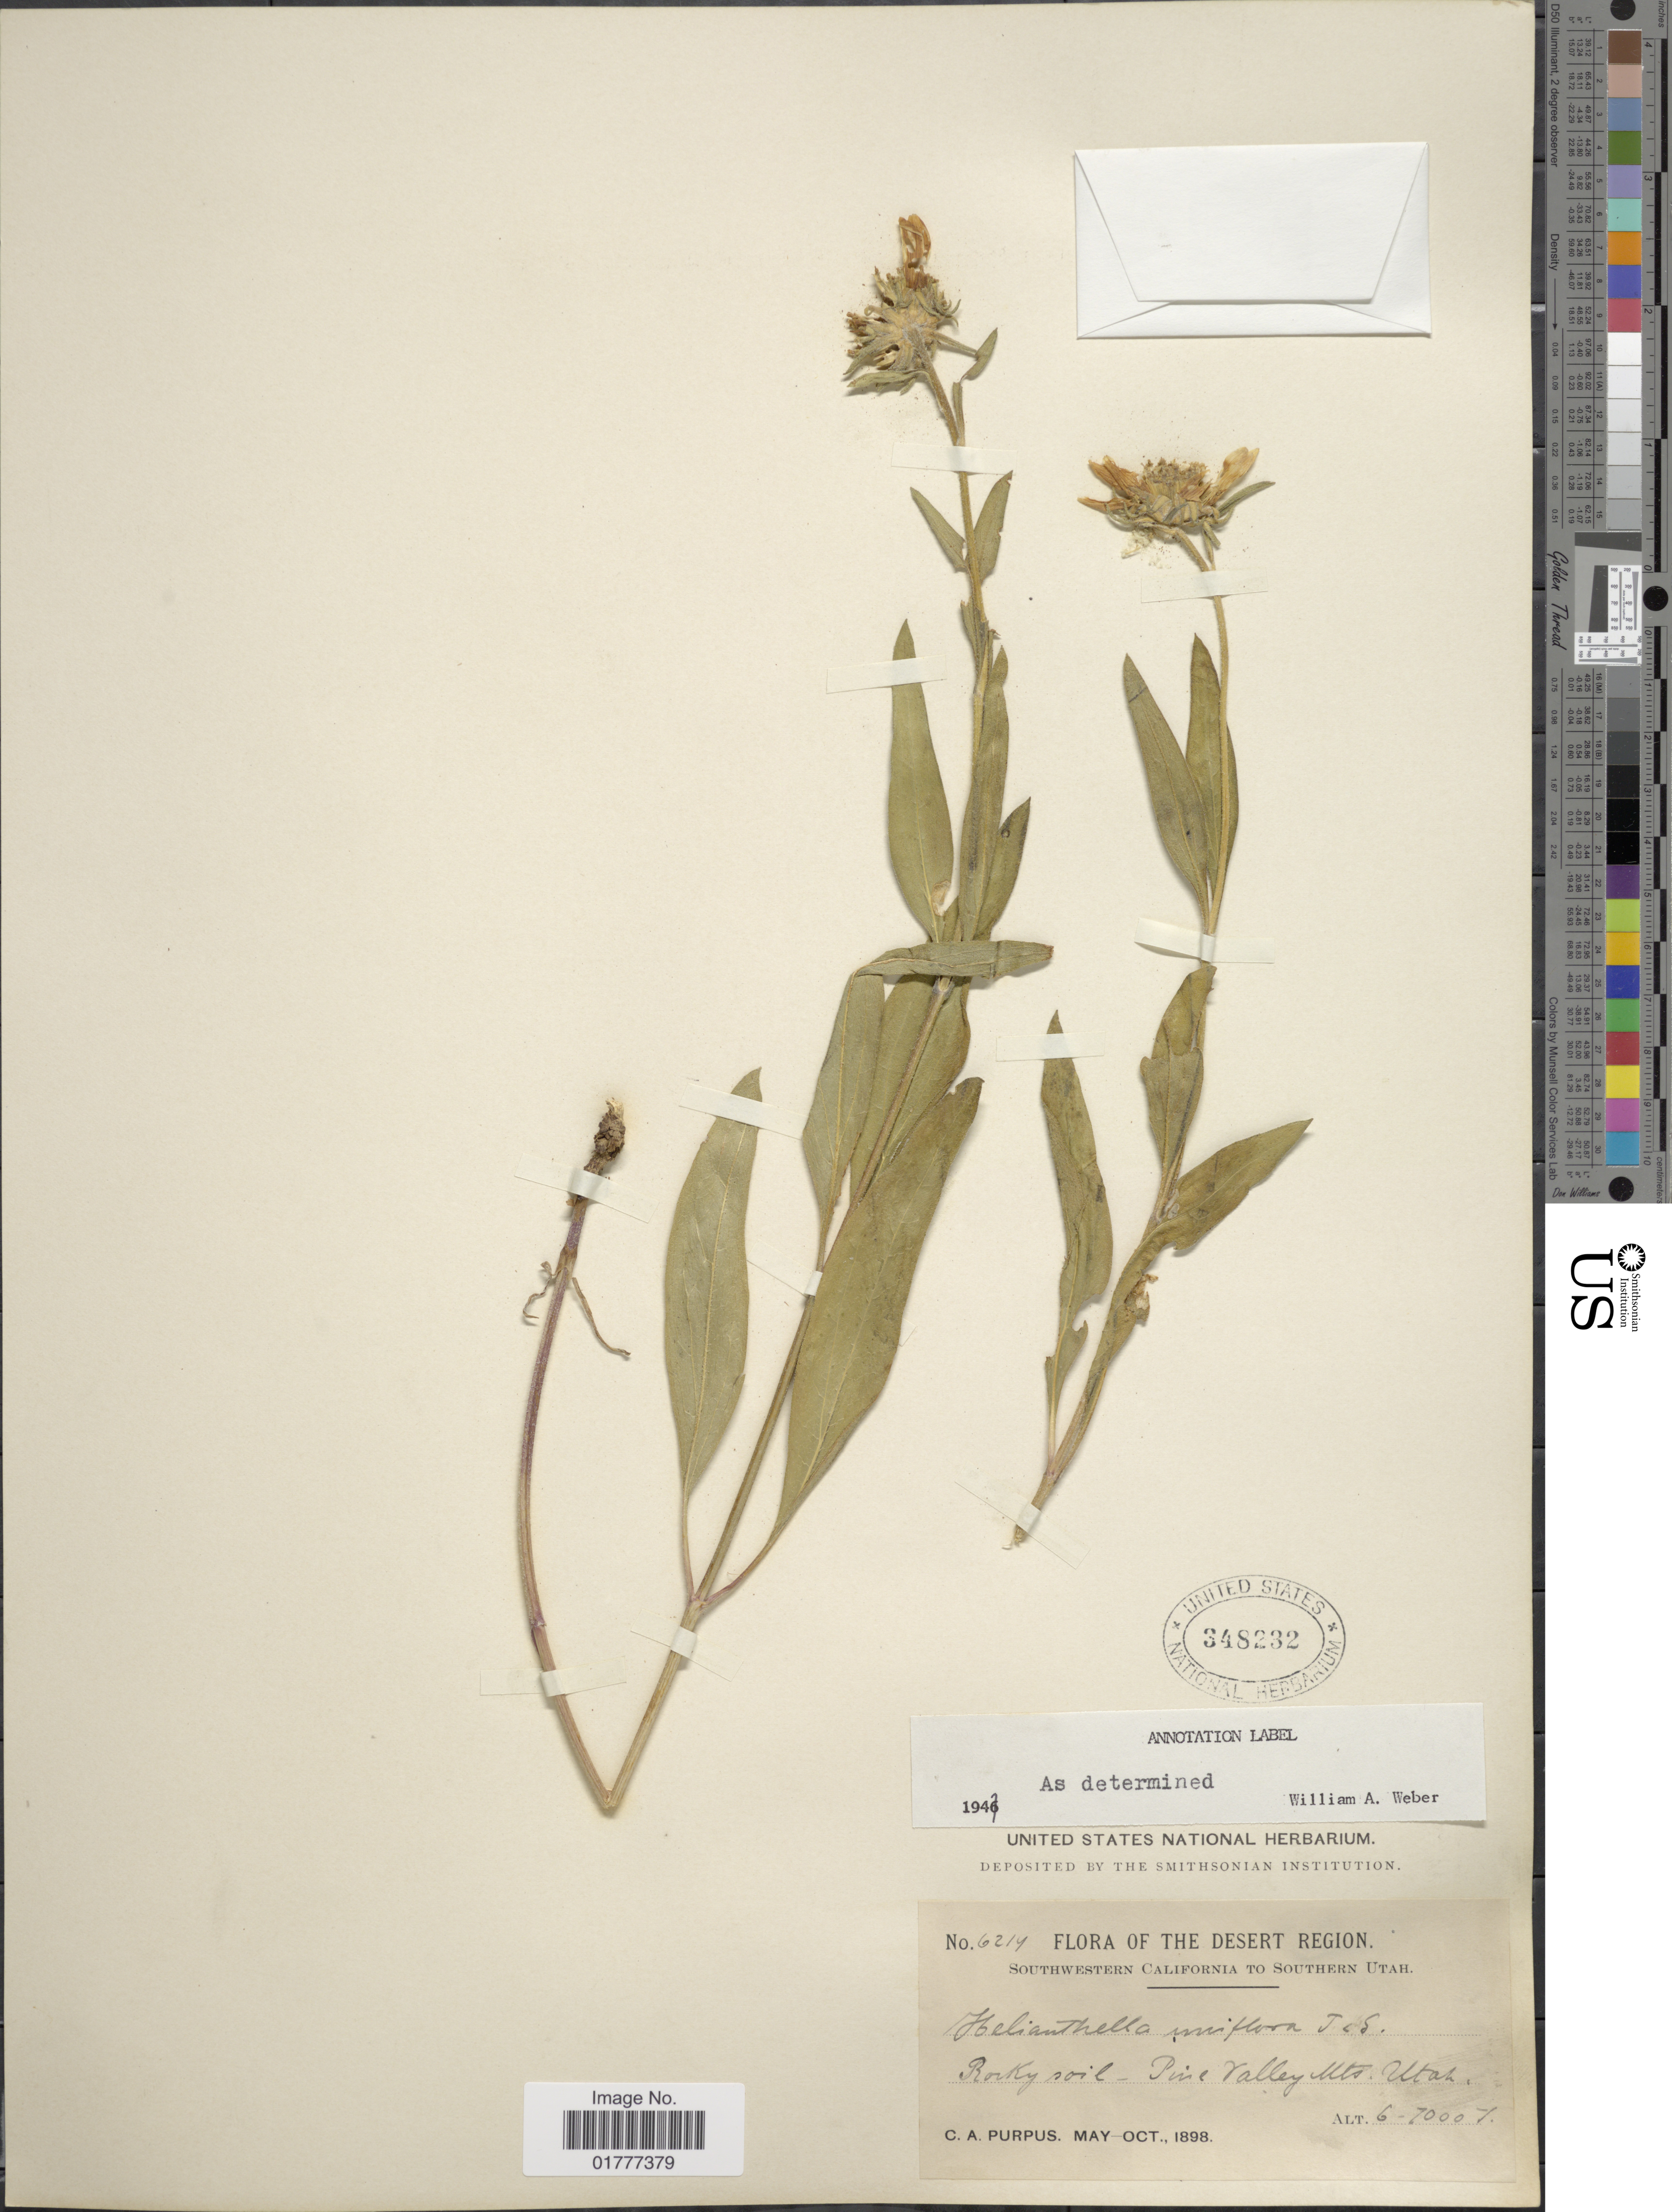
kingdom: Plantae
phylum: Tracheophyta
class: Magnoliopsida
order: Asterales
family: Asteraceae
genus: Helianthella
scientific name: Helianthella uniflora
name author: Torr. & A. Gray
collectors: C. A. Purpus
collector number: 6214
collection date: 1898-05/1898-10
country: United States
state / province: Utah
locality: Rocky soil, Pine Calley Mts., Desert region, Southern Utah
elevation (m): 1829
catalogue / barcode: US 348232